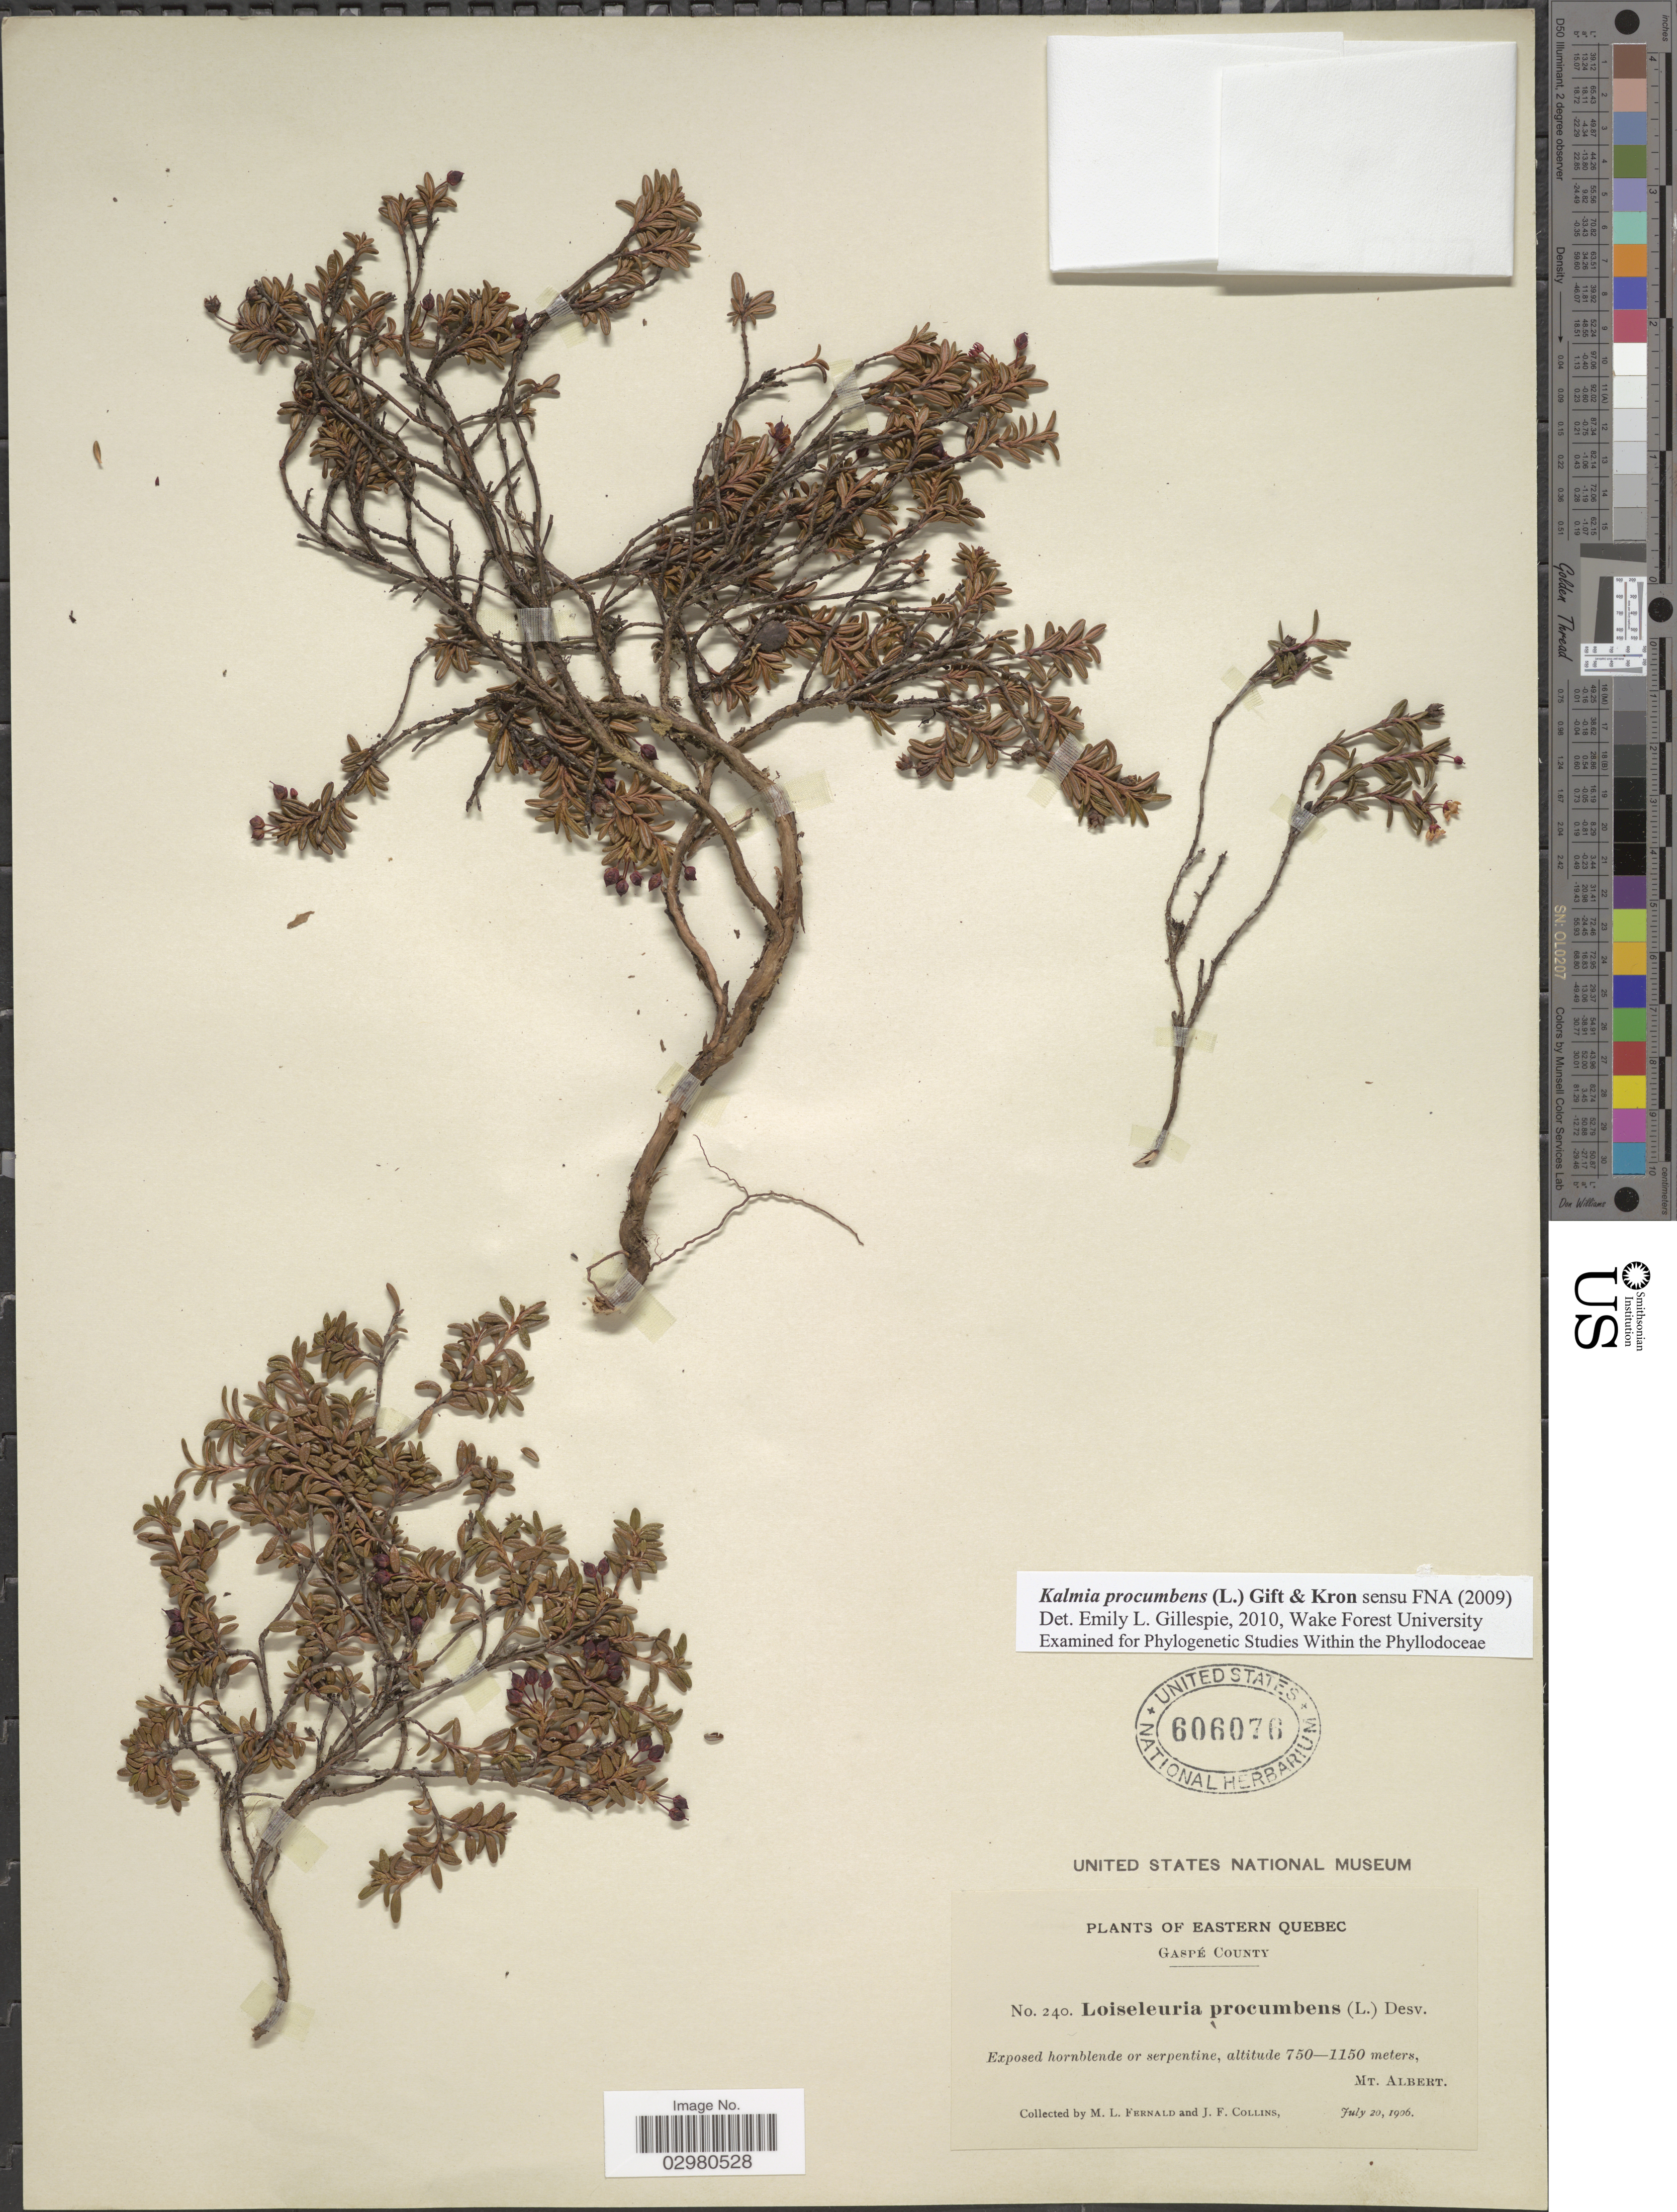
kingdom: Plantae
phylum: Tracheophyta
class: Magnoliopsida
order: Ericales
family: Ericaceae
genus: Loiseleuria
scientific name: Loiseleuria procumbens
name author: (L.) Desv.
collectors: M. L. Fernald & J. Collins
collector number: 240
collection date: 1906-07-20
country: Canada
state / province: Quebec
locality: Eastern Quebec. Gaspé County. Mt. Albert.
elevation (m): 750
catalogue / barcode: US 606076